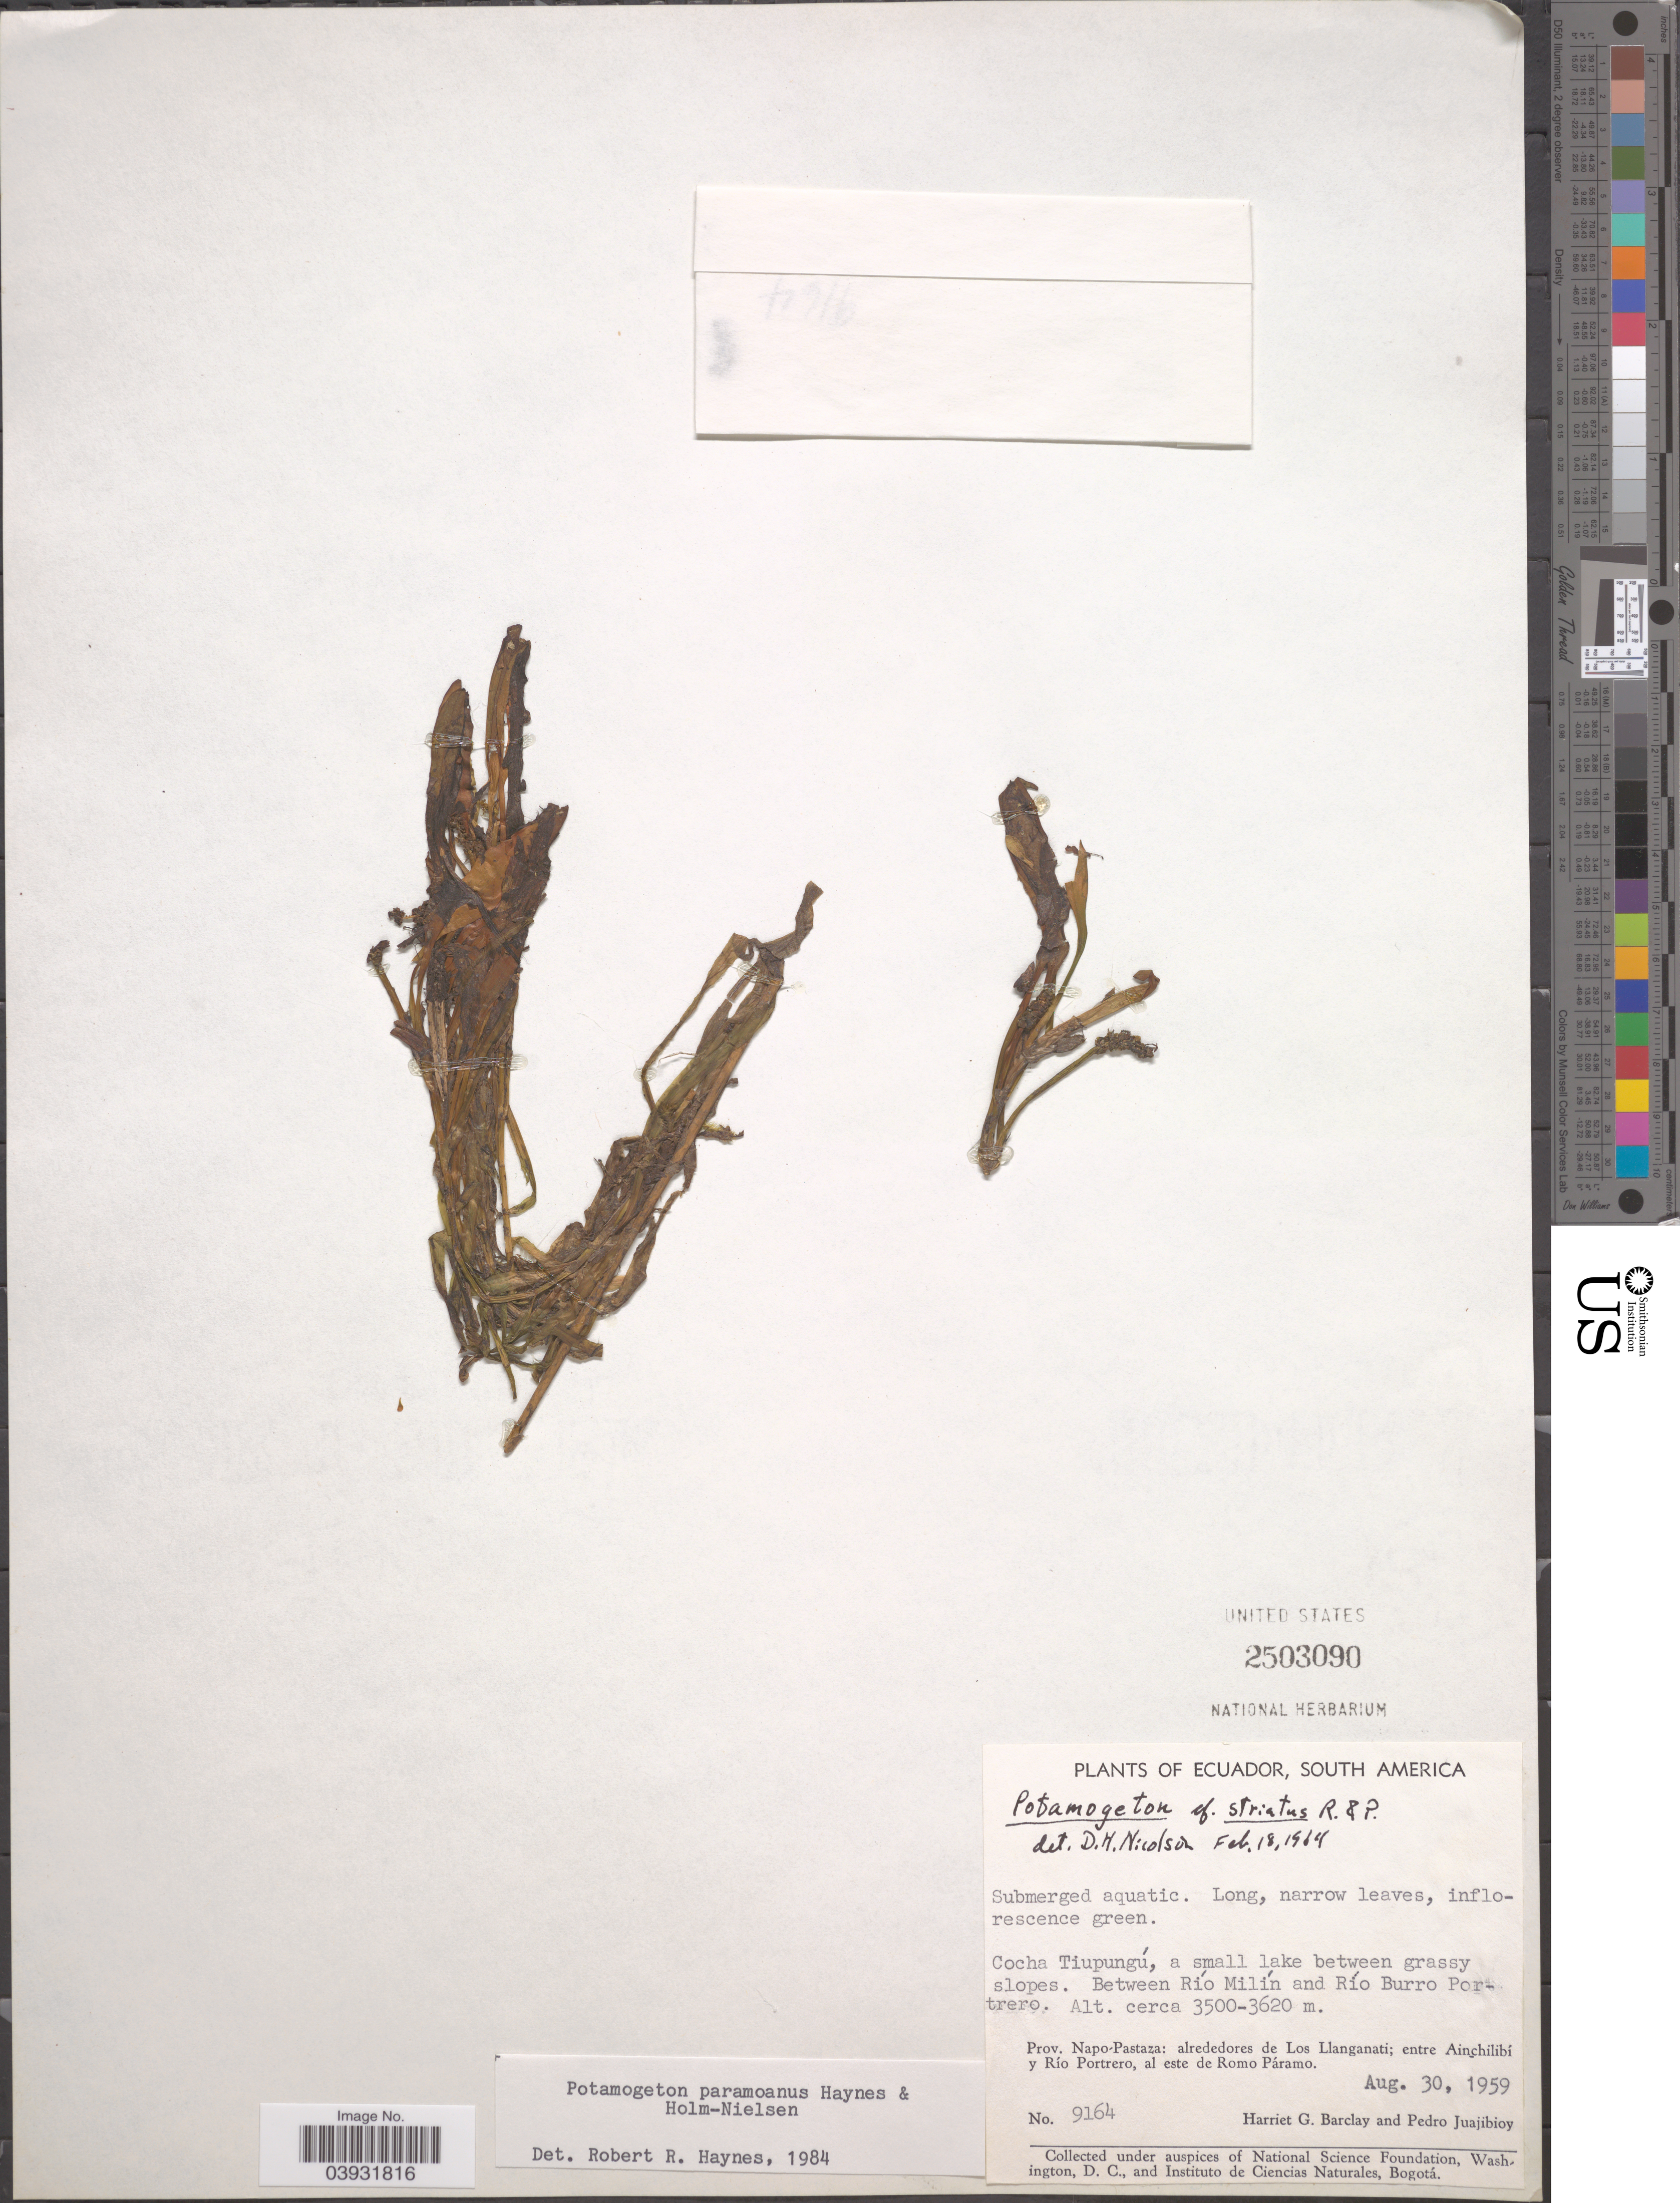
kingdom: Plantae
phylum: Tracheophyta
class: Liliopsida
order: Alismatales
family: Potamogetonaceae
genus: Potamogeton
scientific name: Potamogeton paramoanus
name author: R.R. Haynes & Holm-Nielsen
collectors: H. G. Barclay & P. Juajibioy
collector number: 9164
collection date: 1959-08-30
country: Ecuador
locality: Cocha Tiupungú. Between Río Milín and Río Burro Portrero. Prov. Napo-Pastaza: alrededores de Los Llanganati; entre Ainchilibí y Río Portrero, al este de Romo Páramo.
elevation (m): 3500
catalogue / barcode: US 2503090